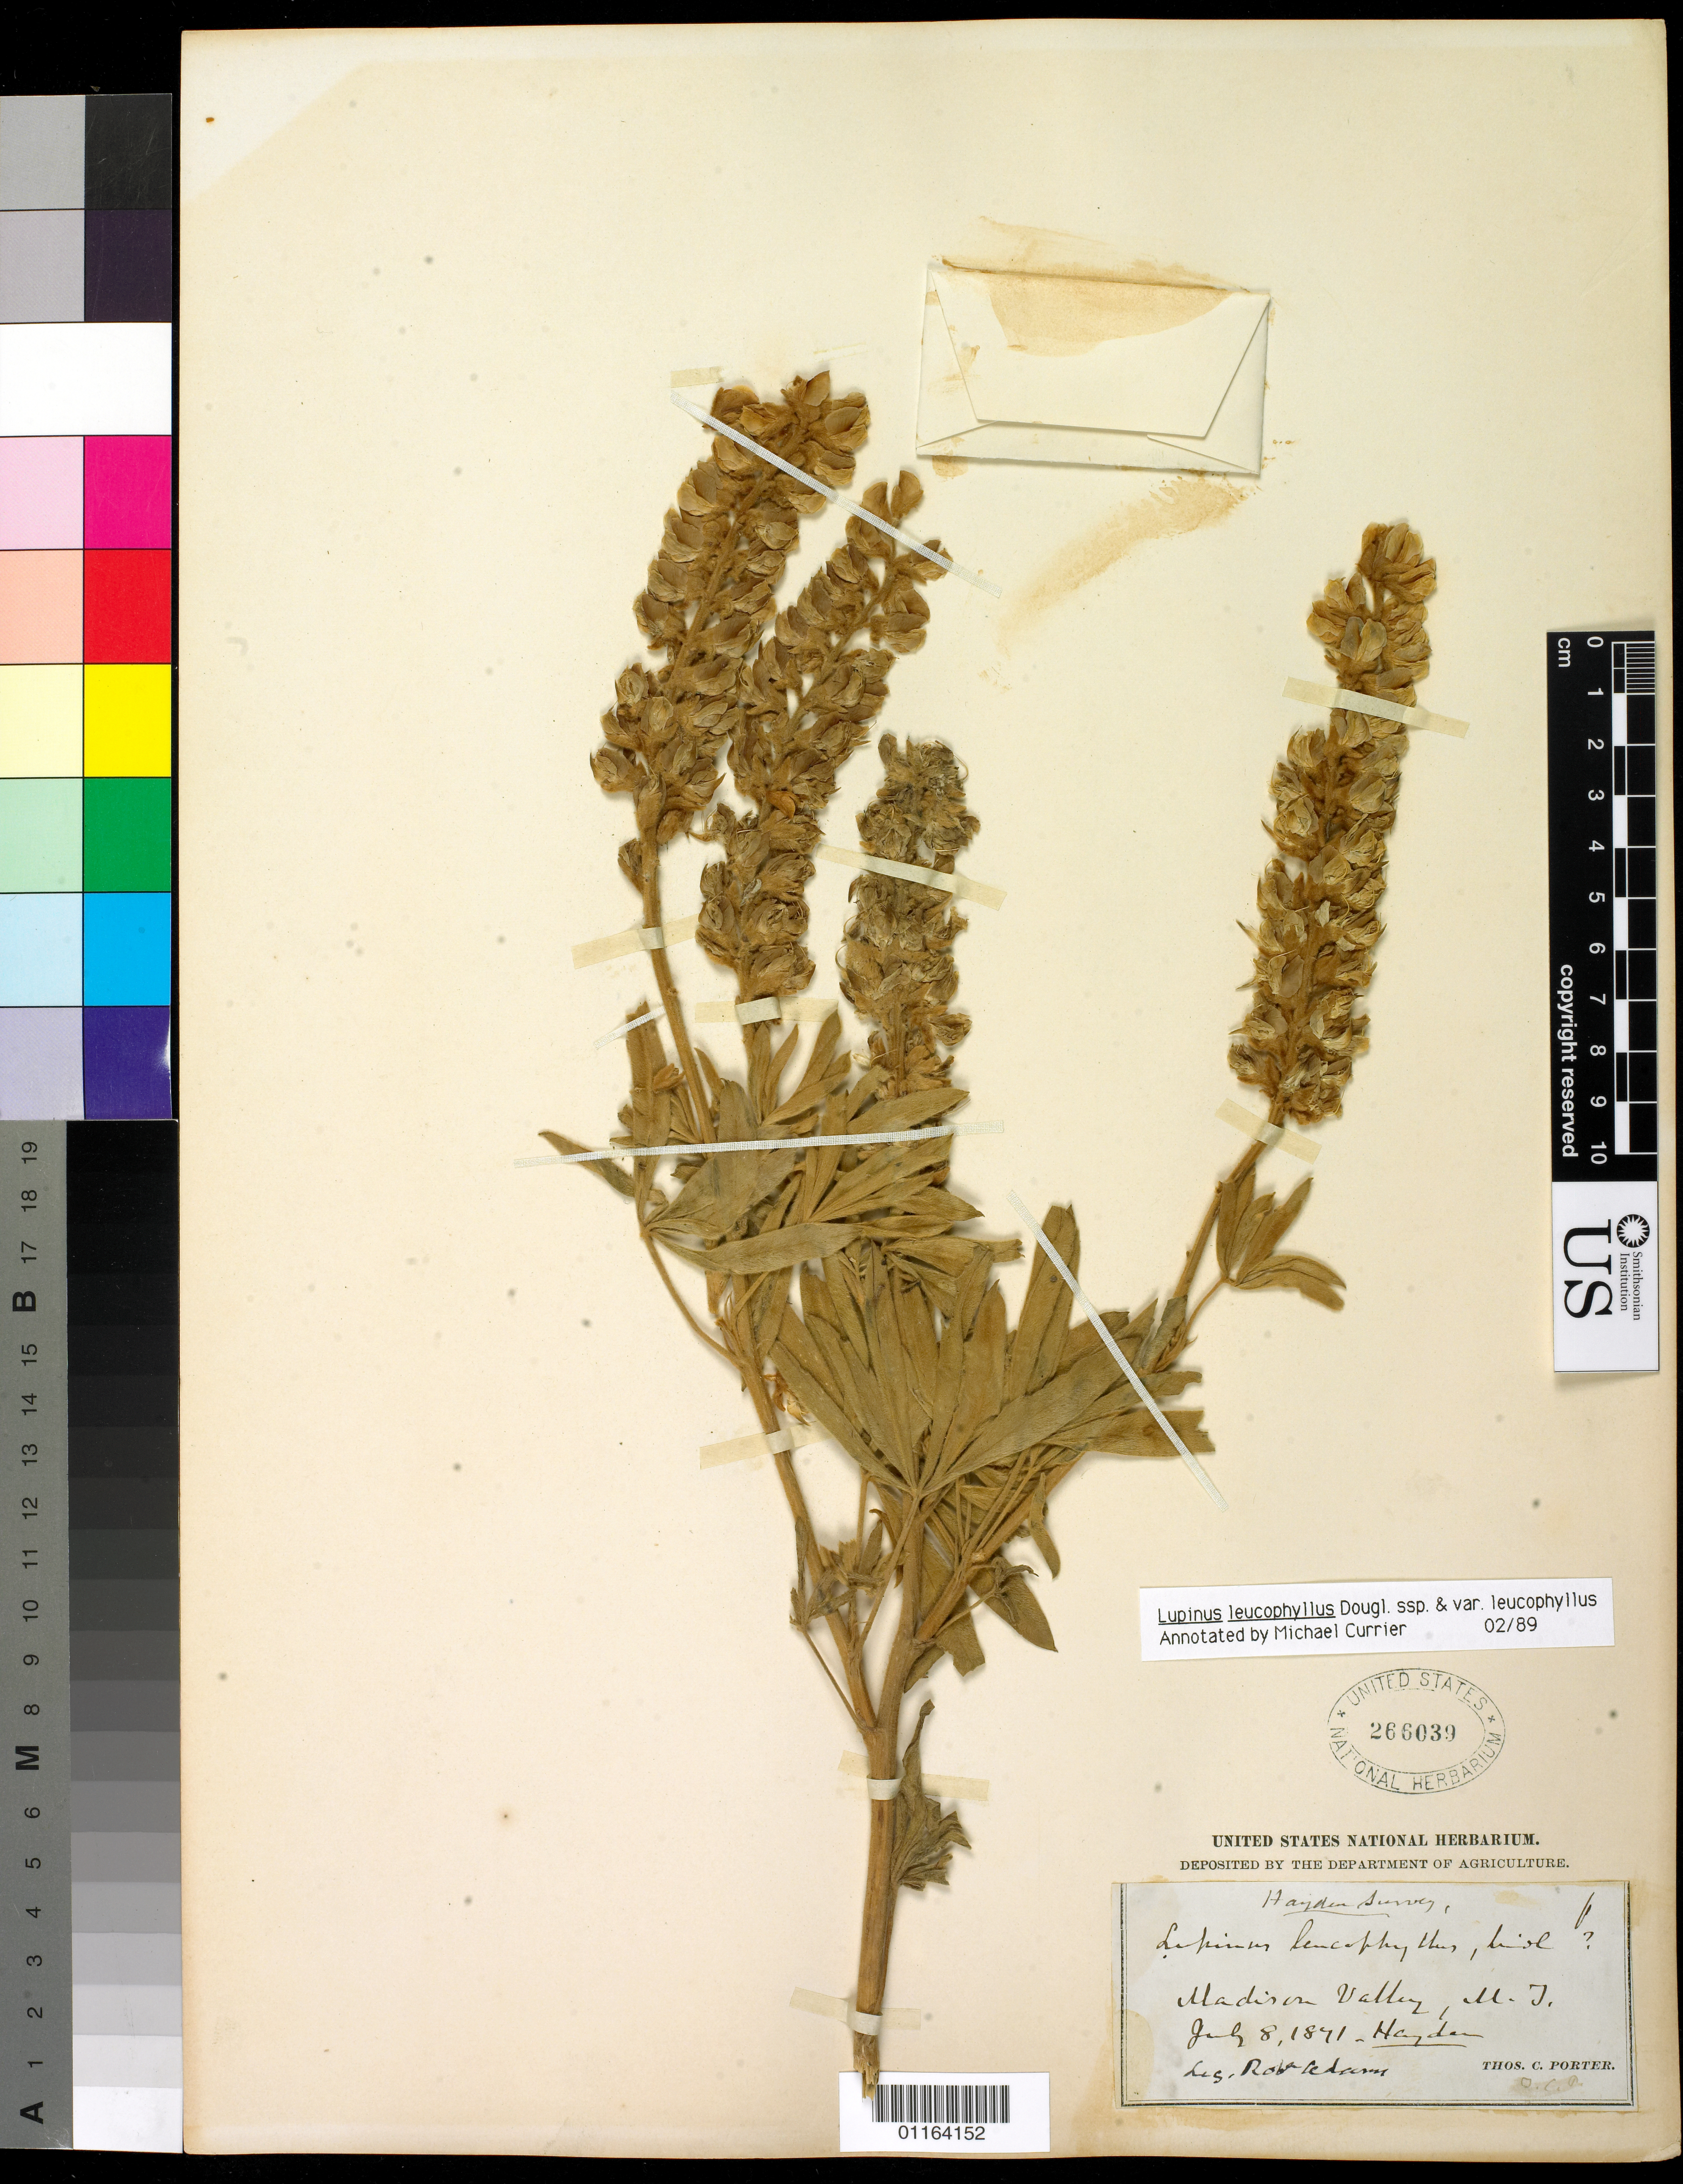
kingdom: Plantae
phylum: Tracheophyta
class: Magnoliopsida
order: Fabales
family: Fabaceae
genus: Lupinus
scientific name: Lupinus leucophyllus var. leucophyllus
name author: Douglas ex Lindl.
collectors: R. Adams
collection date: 1871-07-08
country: United States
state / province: Montana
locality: Madison Valley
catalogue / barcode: US 266039